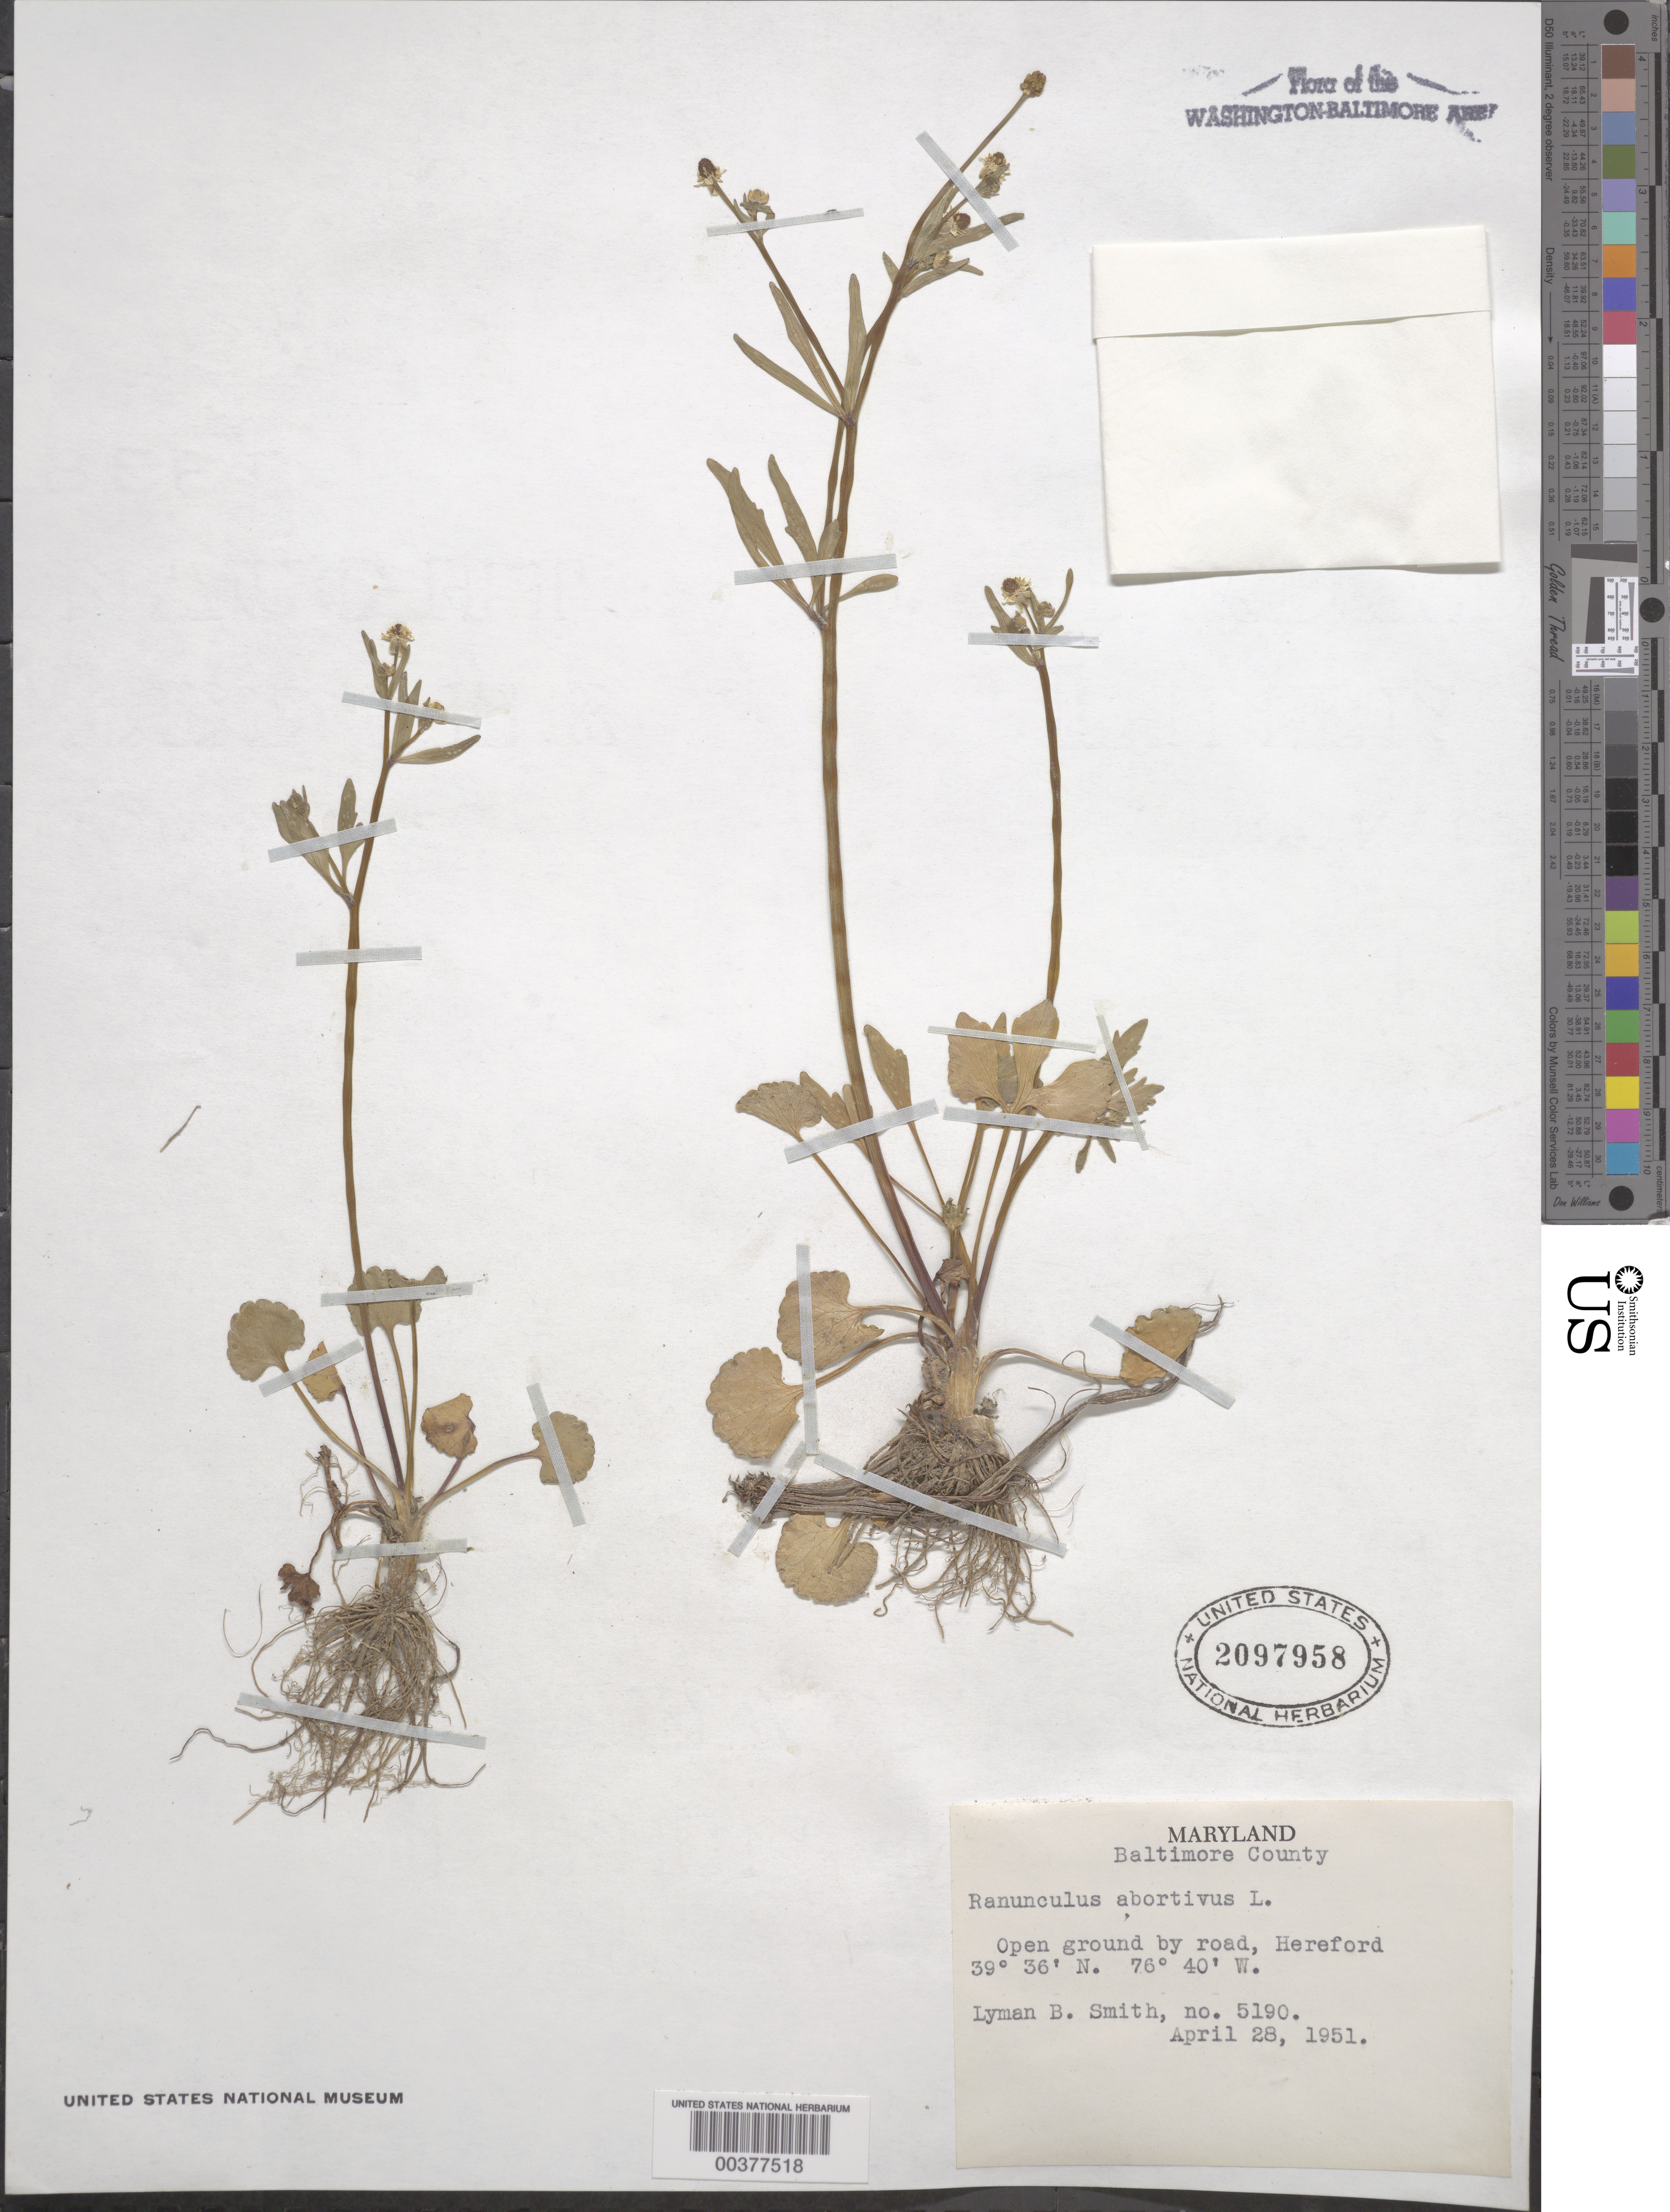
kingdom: Plantae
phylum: Tracheophyta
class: Magnoliopsida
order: Ranunculales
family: Ranunculaceae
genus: Ranunculus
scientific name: Ranunculus abortivus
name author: L.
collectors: L. Smith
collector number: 5190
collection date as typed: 28 Apr 1951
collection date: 1951-04-28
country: United States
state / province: Maryland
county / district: Baltimore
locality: Hereford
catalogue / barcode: US 2097958